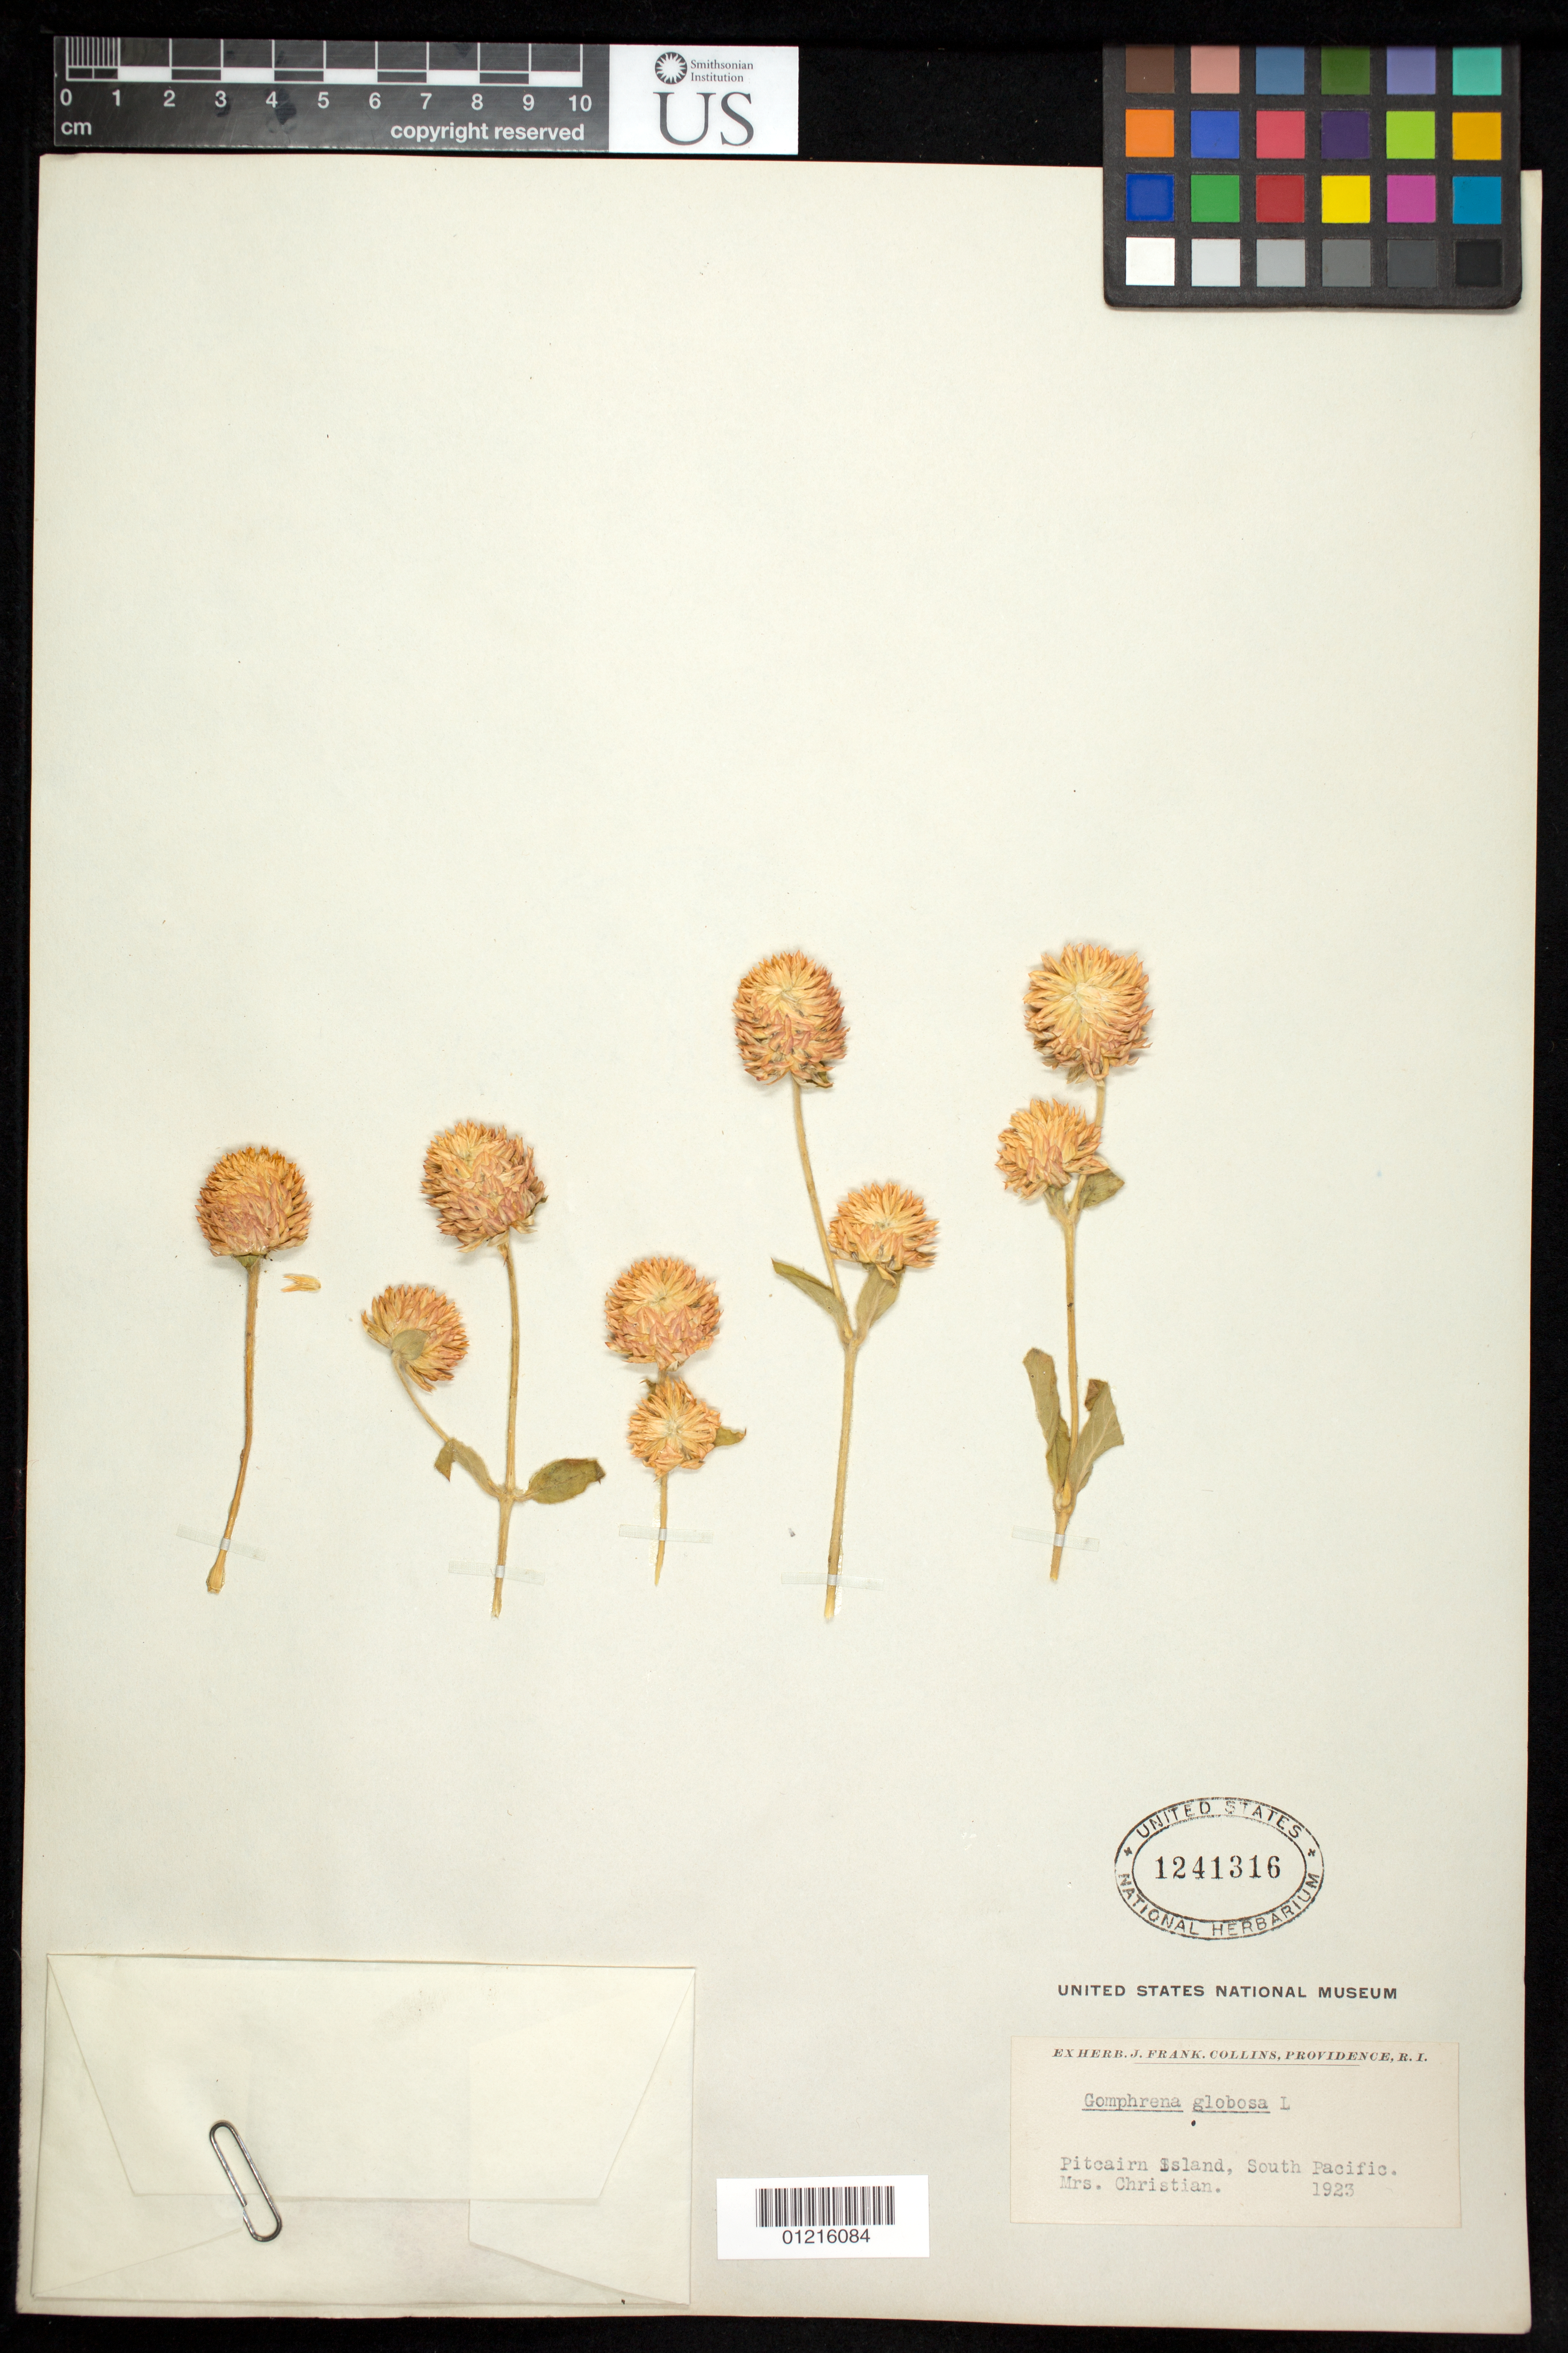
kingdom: Plantae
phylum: Tracheophyta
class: Magnoliopsida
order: Caryophyllales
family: Amaranthaceae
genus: Gomphrena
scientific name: Gomphrena globosa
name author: L.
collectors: Christian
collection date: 1923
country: Pitcairn Islands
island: Pitcairn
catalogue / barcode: US 1241316